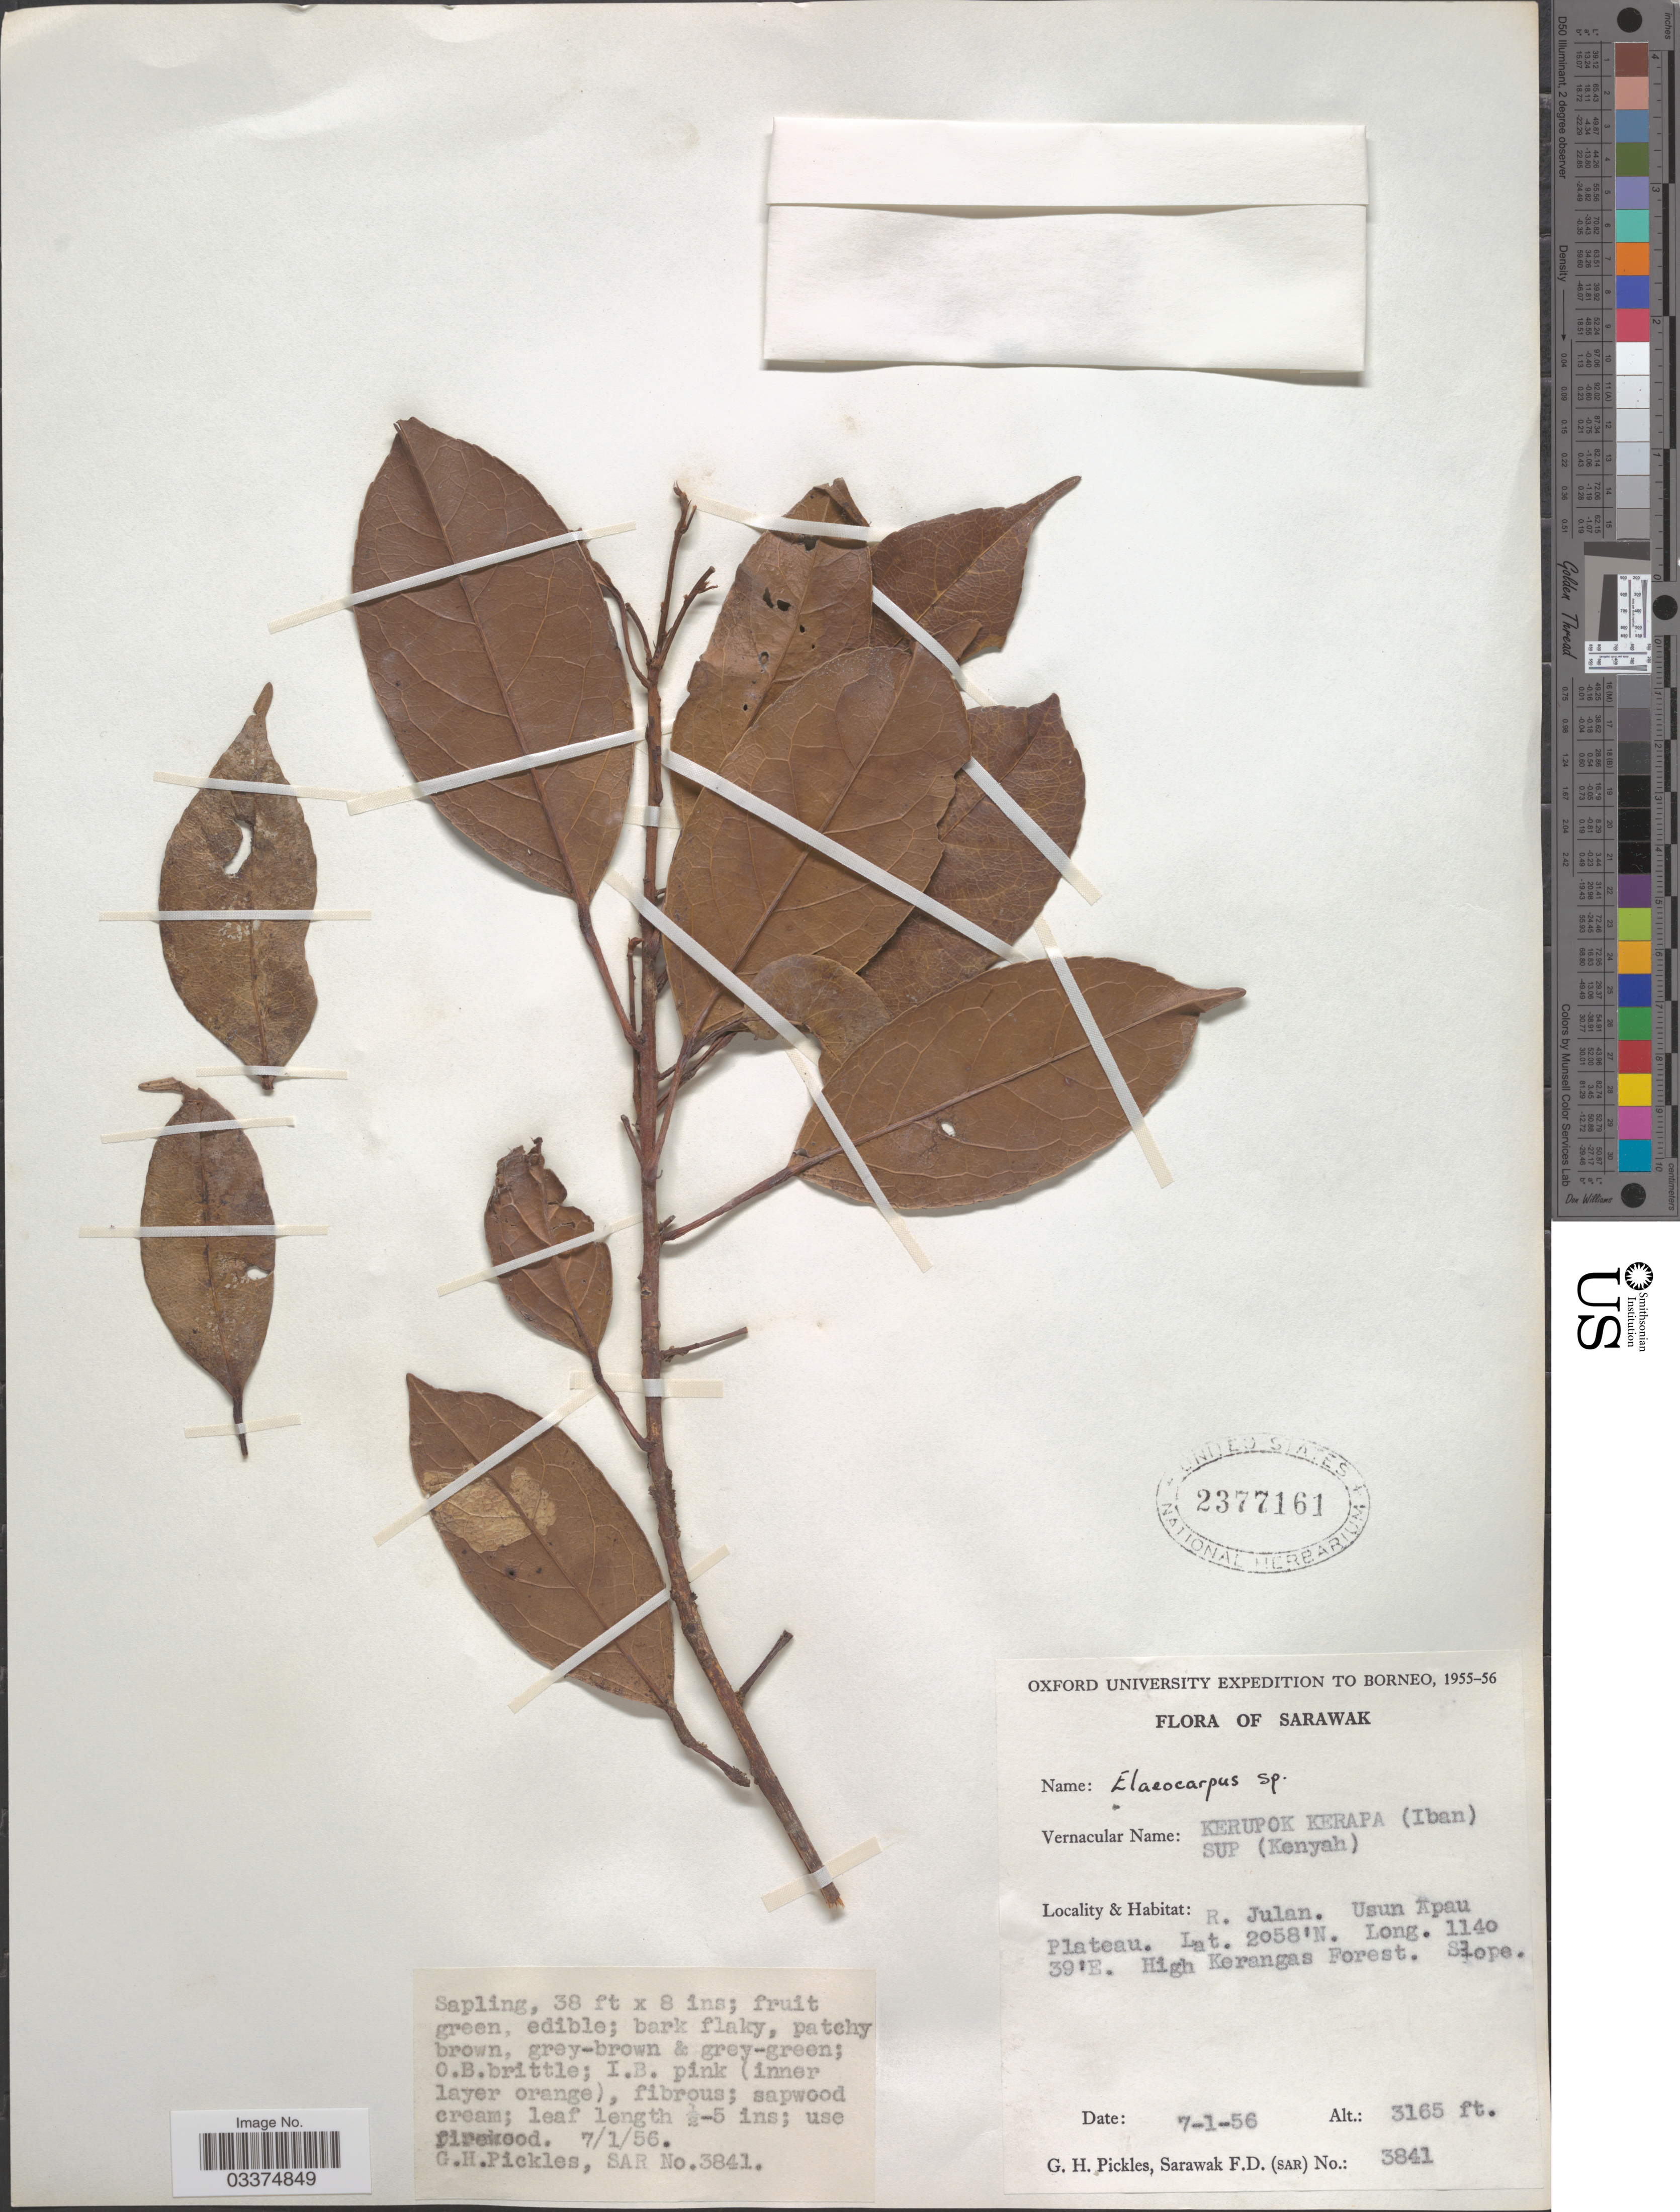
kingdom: Plantae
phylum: Tracheophyta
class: Magnoliopsida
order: Oxalidales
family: Elaeocarpaceae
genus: Elaeocarpus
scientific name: Elaeocarpus sp.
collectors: G. Pickles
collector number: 3841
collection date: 1956-01-07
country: Malaysia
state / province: Sarawak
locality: Borneo. R. Julan. Usun Apau Plateau. High Kernagas Forest. Slope.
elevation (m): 965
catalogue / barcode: US 2377161